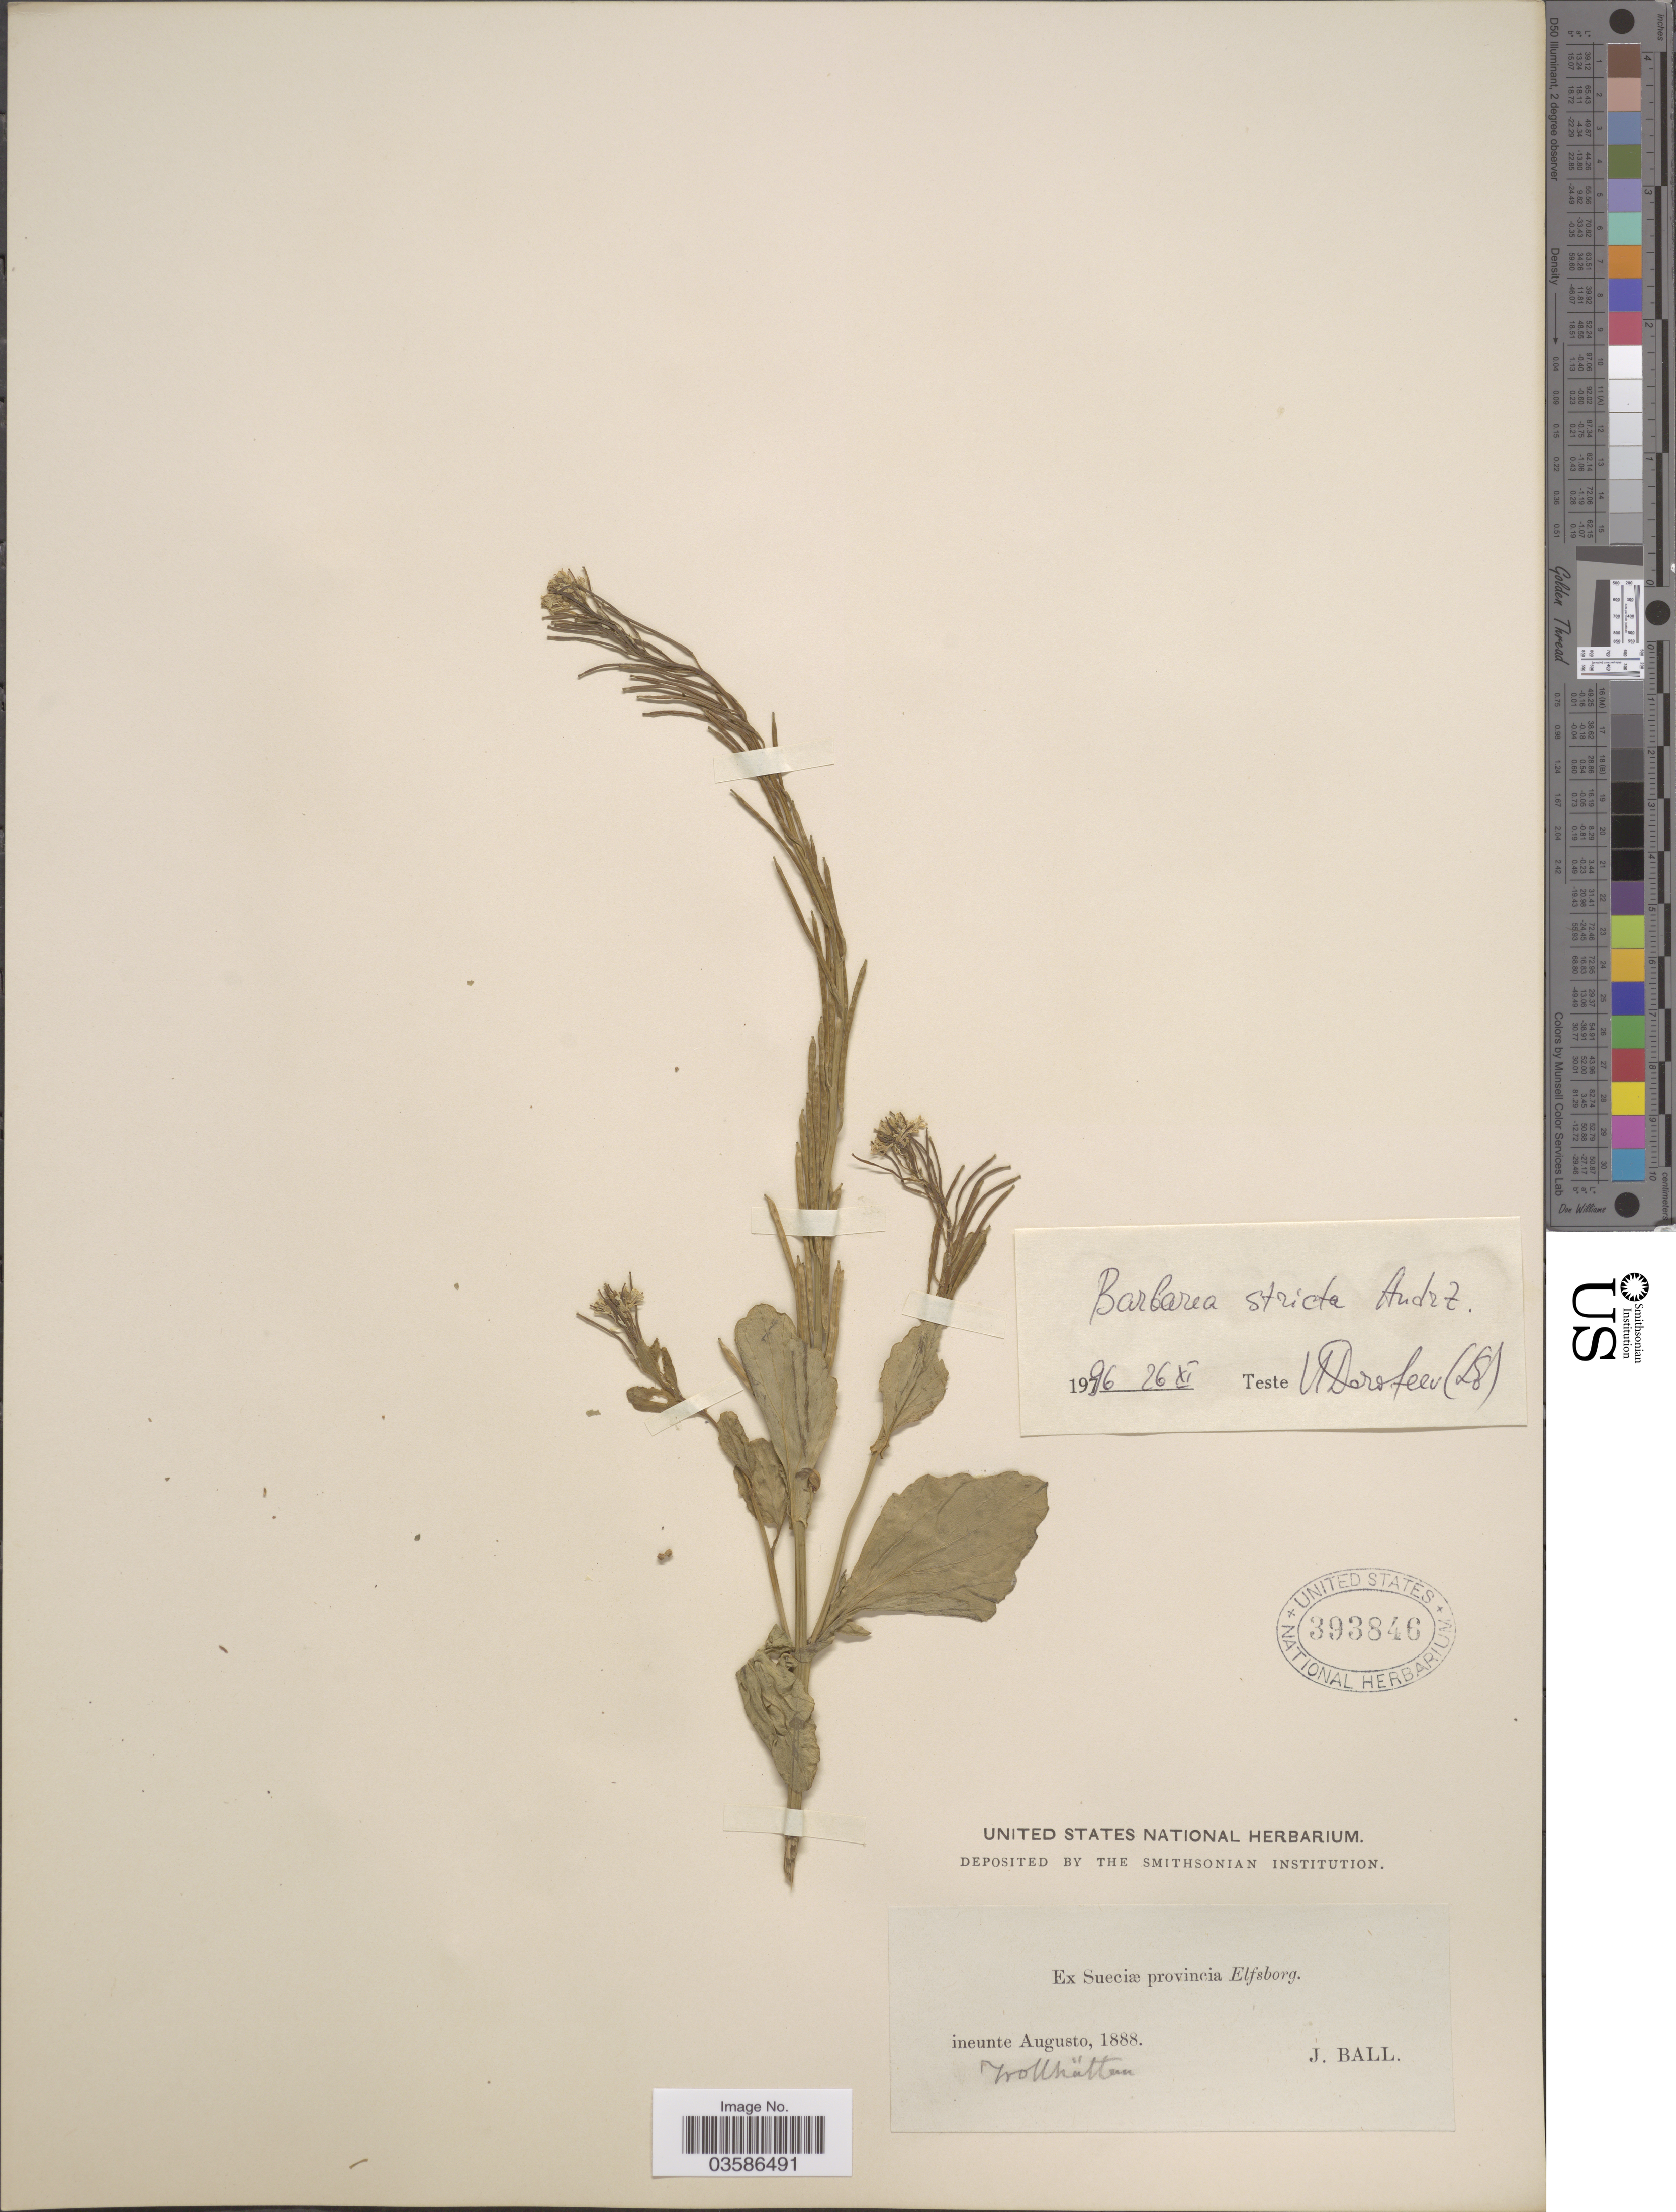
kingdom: Plantae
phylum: Tracheophyta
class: Magnoliopsida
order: Brassicales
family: Brassicaceae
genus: Barbarea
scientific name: Barbarea stricta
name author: Andrz.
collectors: J. Ball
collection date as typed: ineunte Augusto, 1888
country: Sweden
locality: Ex Sueciæ provincia Elfsborg. Trollhättan.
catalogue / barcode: US 393846